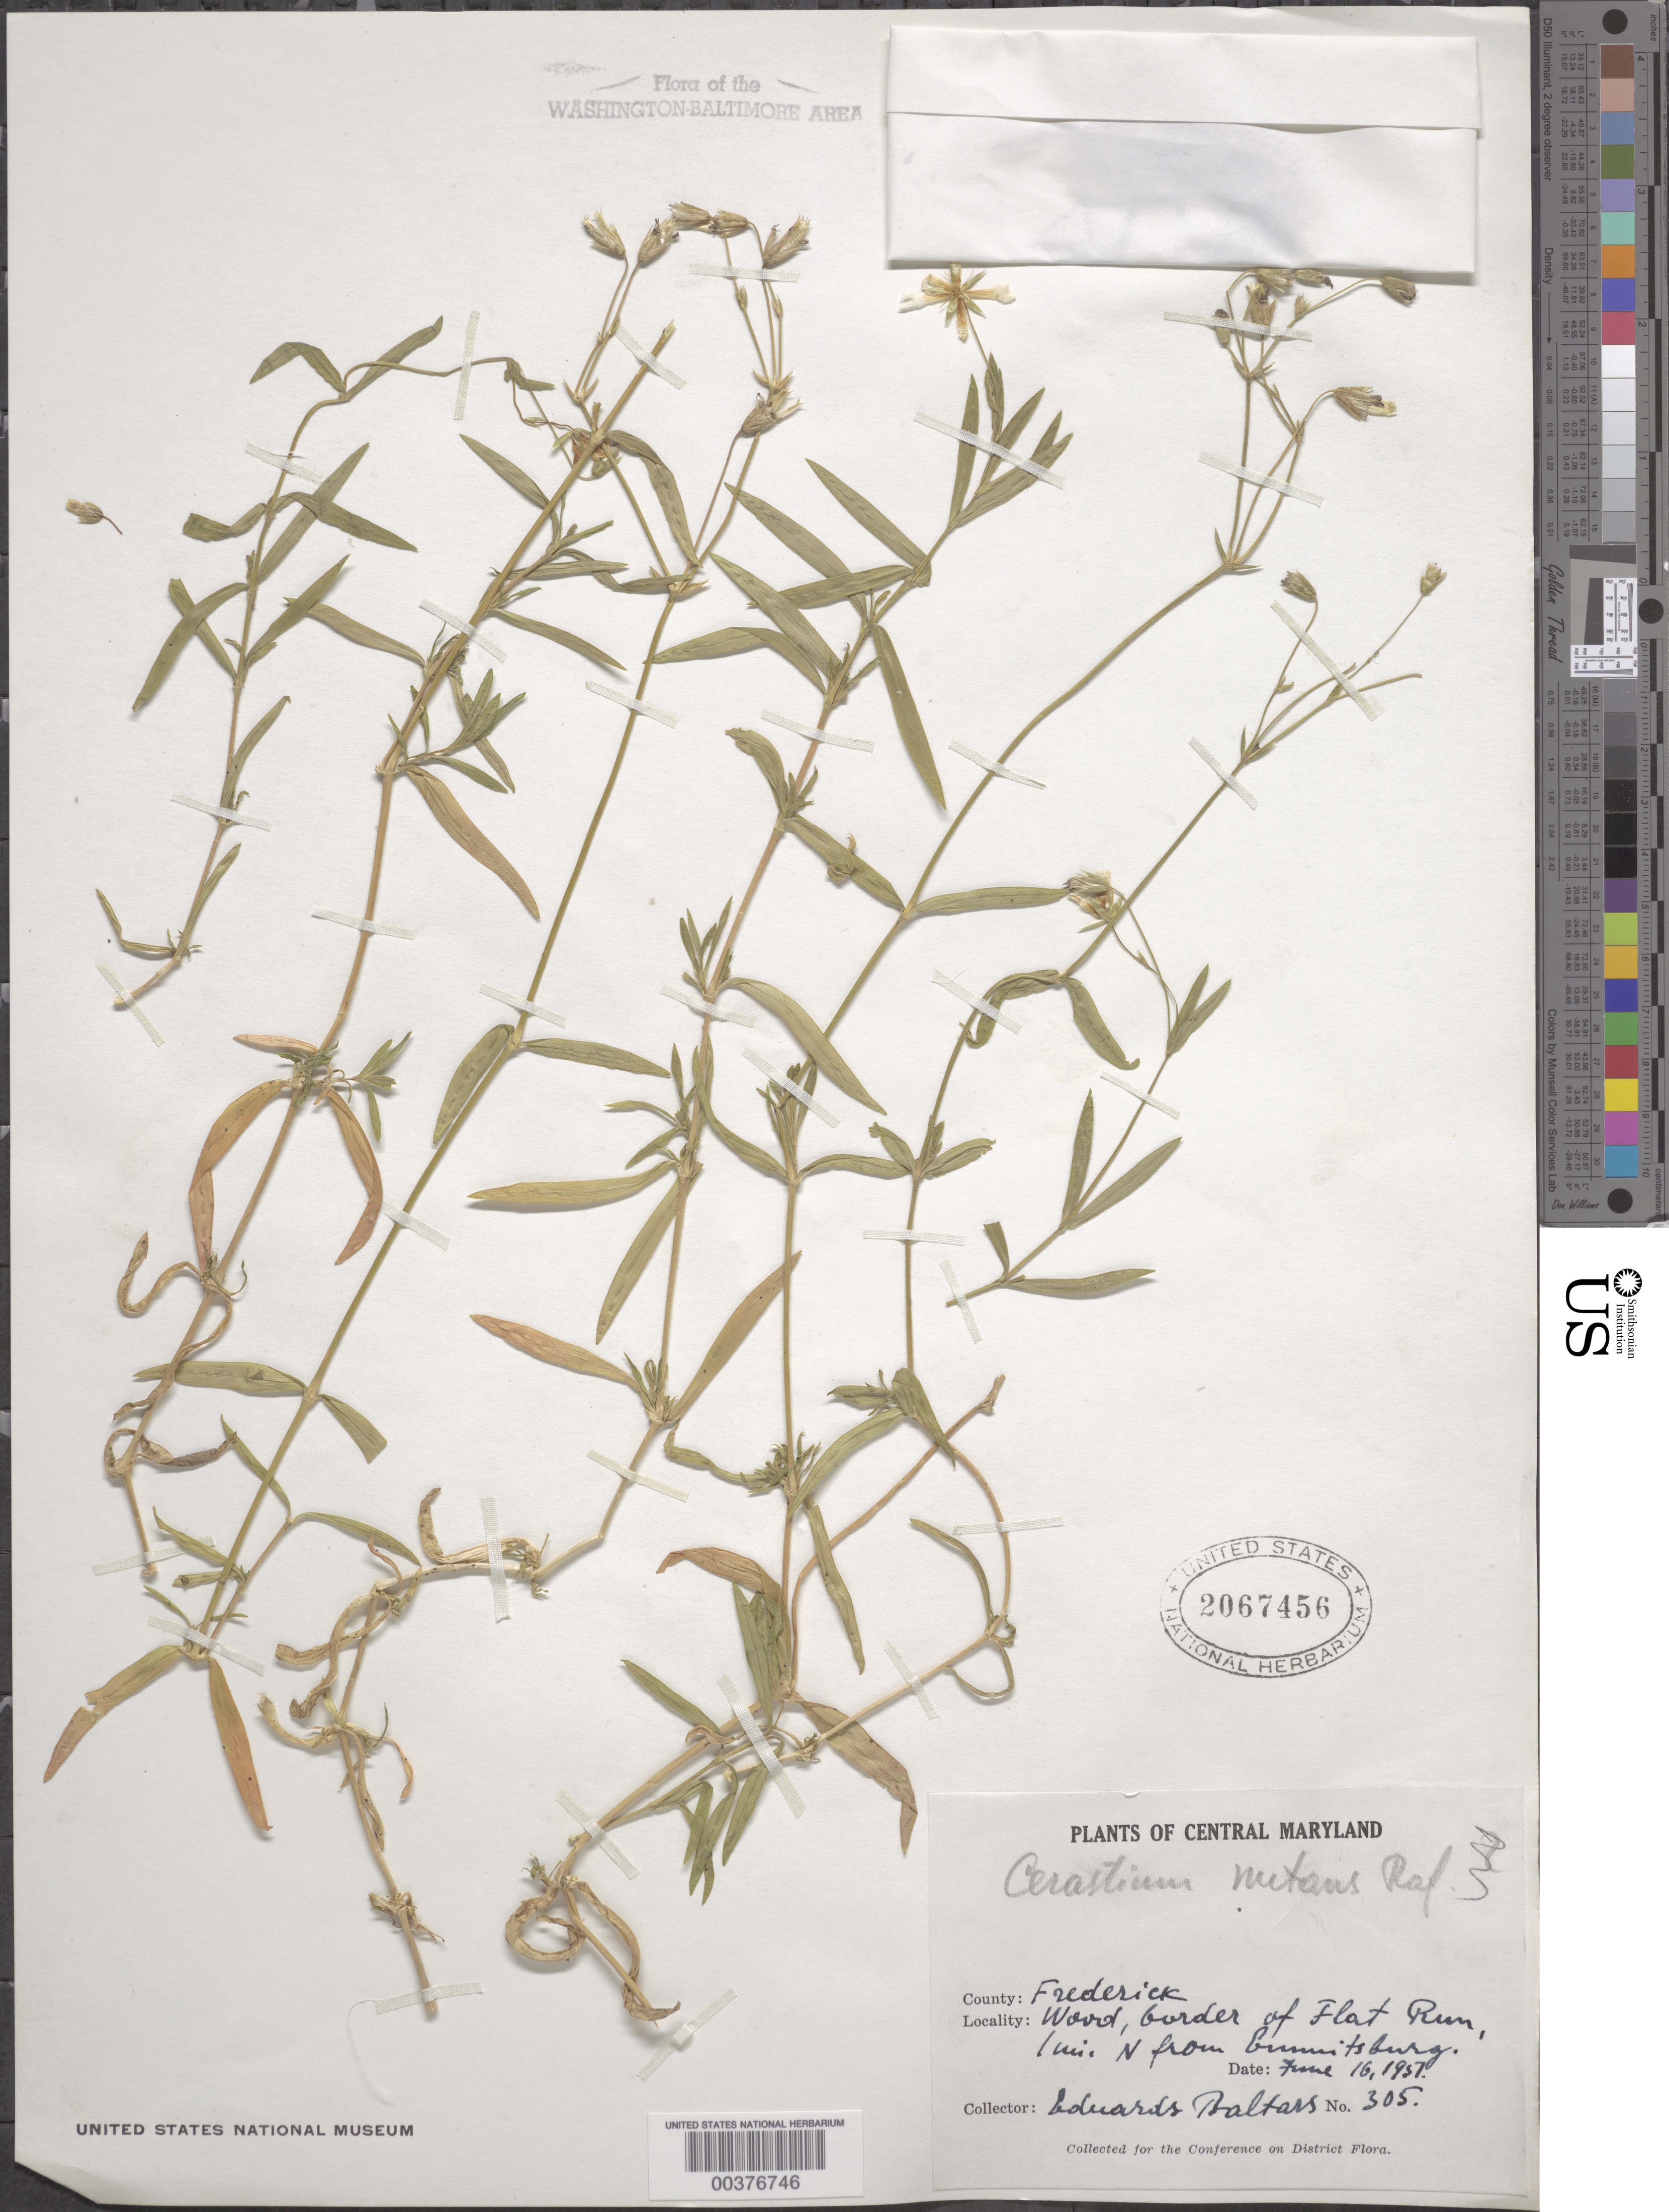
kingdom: Plantae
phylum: Tracheophyta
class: Magnoliopsida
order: Caryophyllales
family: Caryophyllaceae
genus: Cerastium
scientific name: Cerastium nutans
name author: Raf.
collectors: E. Baltars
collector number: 305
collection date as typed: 16 Jun 1957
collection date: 1957-06-16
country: United States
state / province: Maryland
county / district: Frederick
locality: Flat Run, north of Emmitsburg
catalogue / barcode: US 2067456